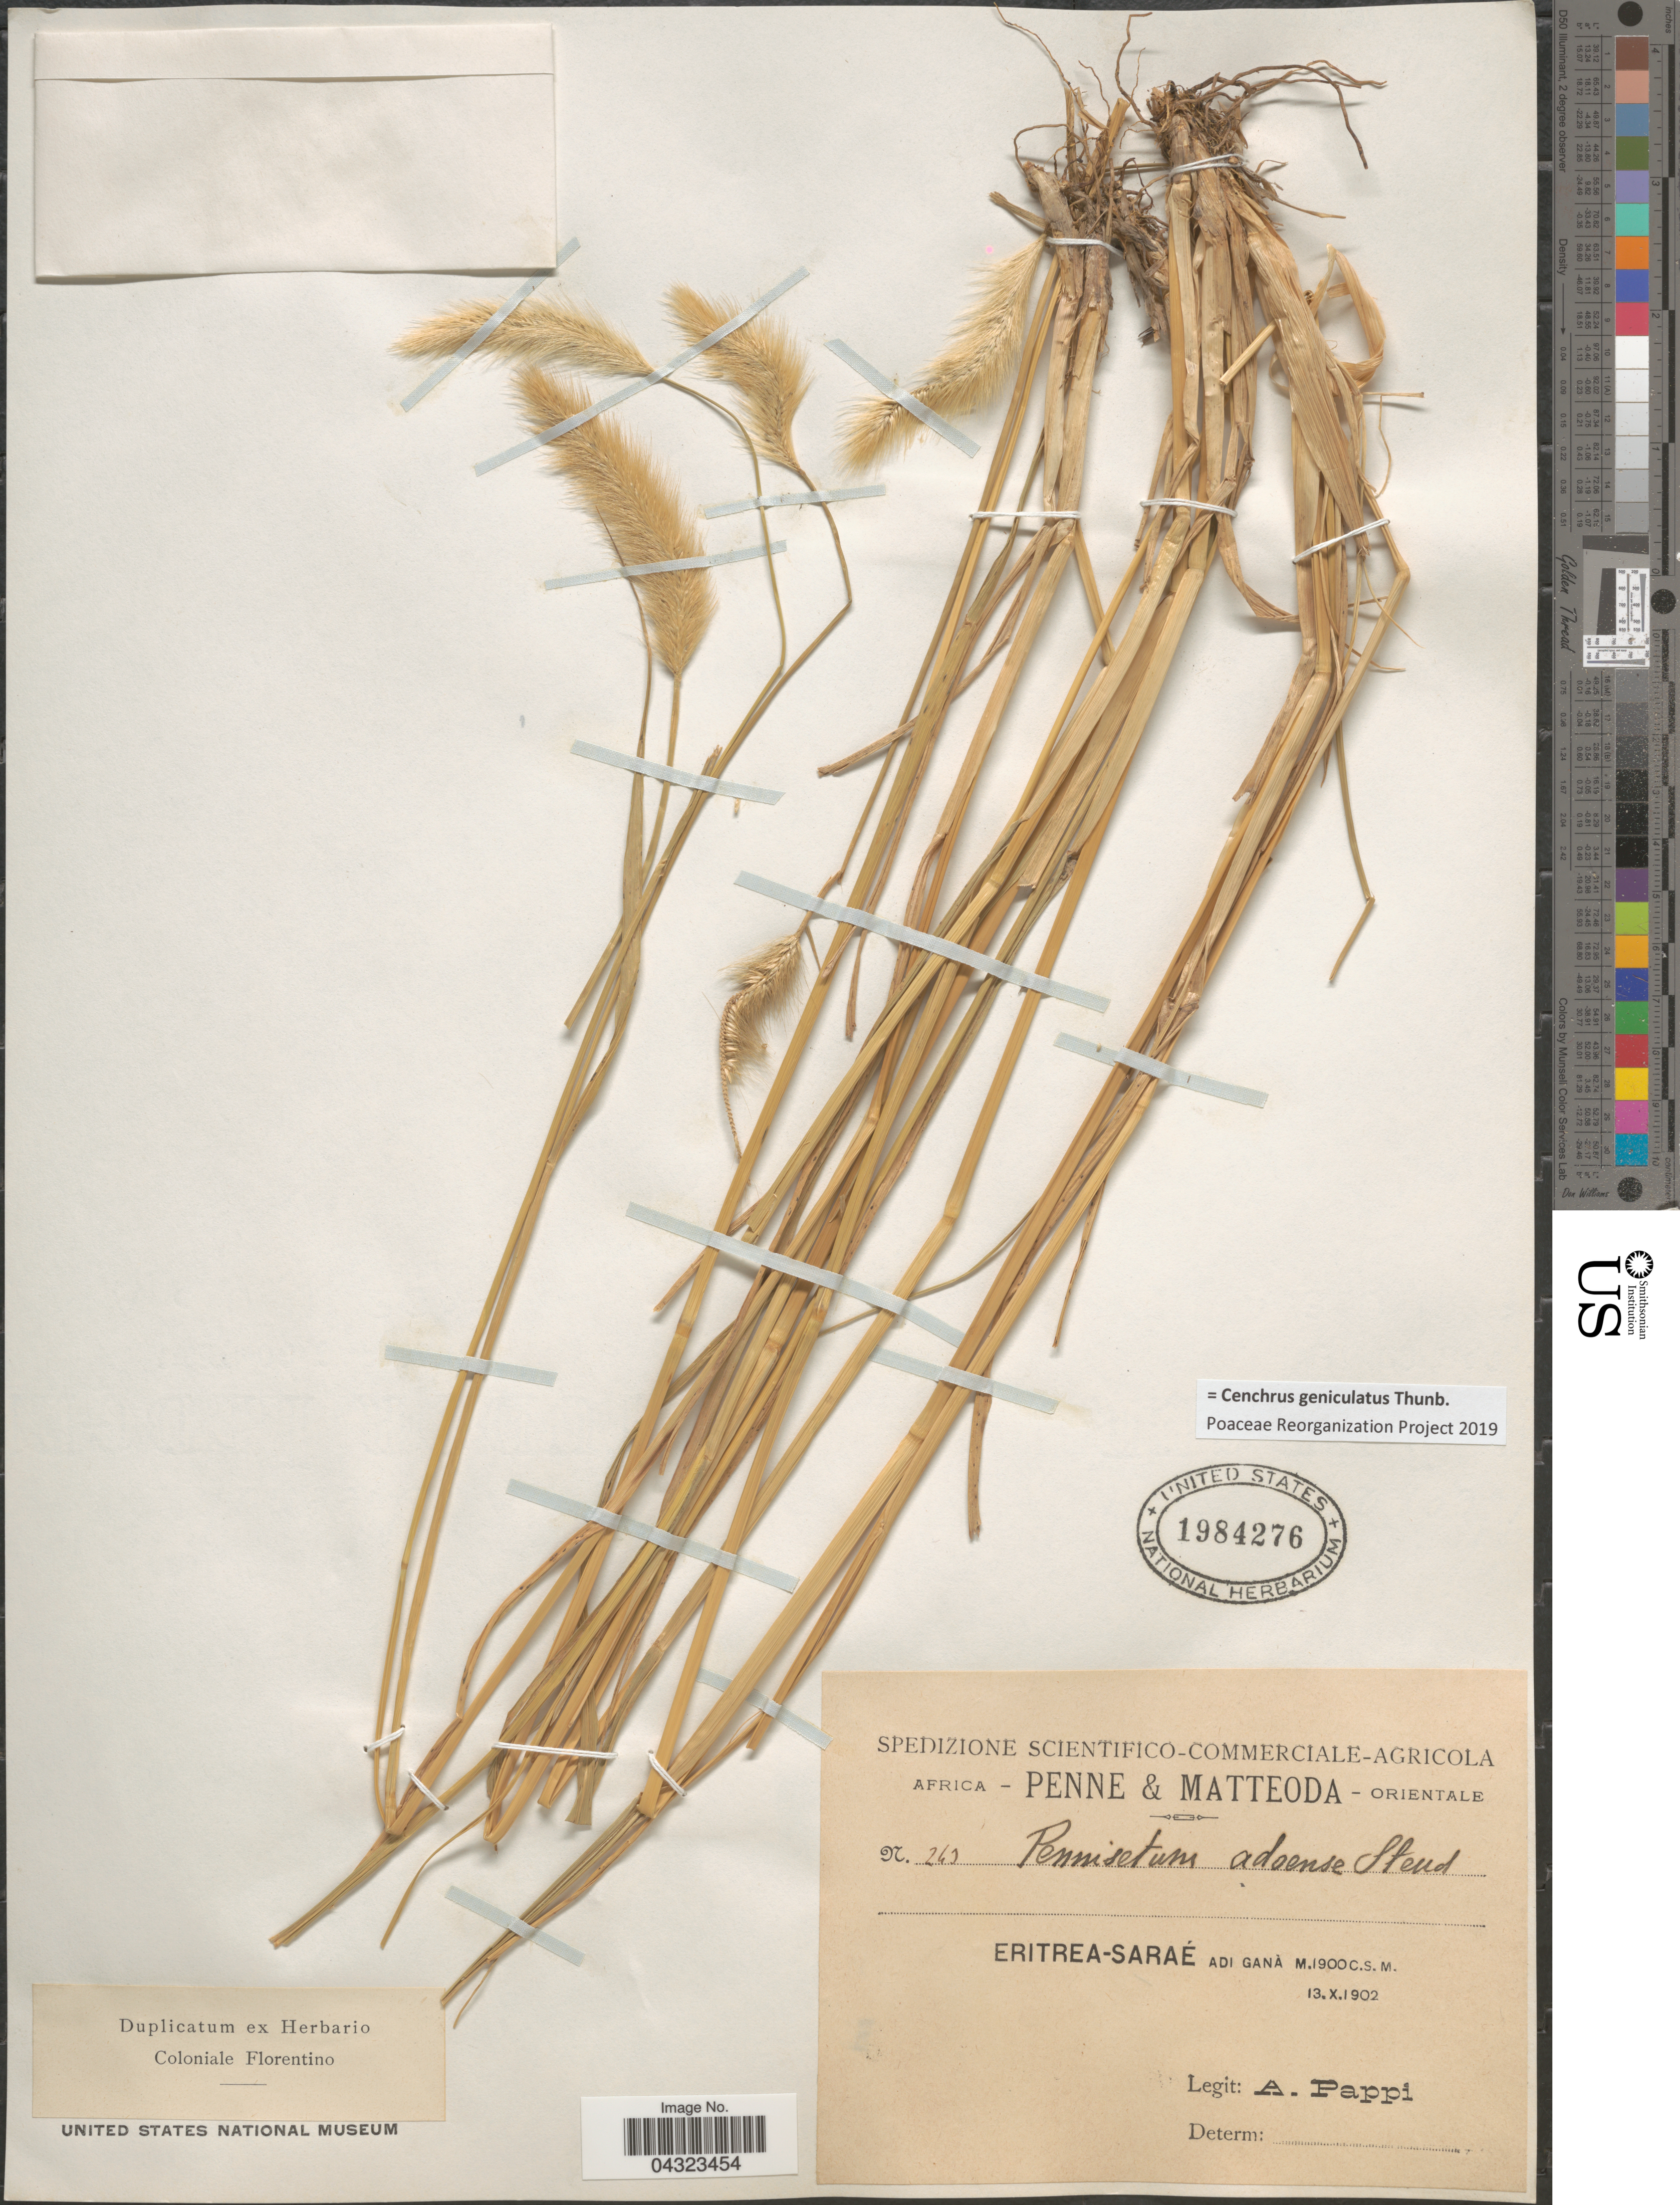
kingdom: Plantae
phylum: Tracheophyta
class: Liliopsida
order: Poales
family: Poaceae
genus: Cenchrus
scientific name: Cenchrus geniculatus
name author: Thunb.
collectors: A. Pappi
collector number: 243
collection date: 1902-10-13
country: Eritrea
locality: Saraé adi Ganà.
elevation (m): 1900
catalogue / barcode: US 1984276